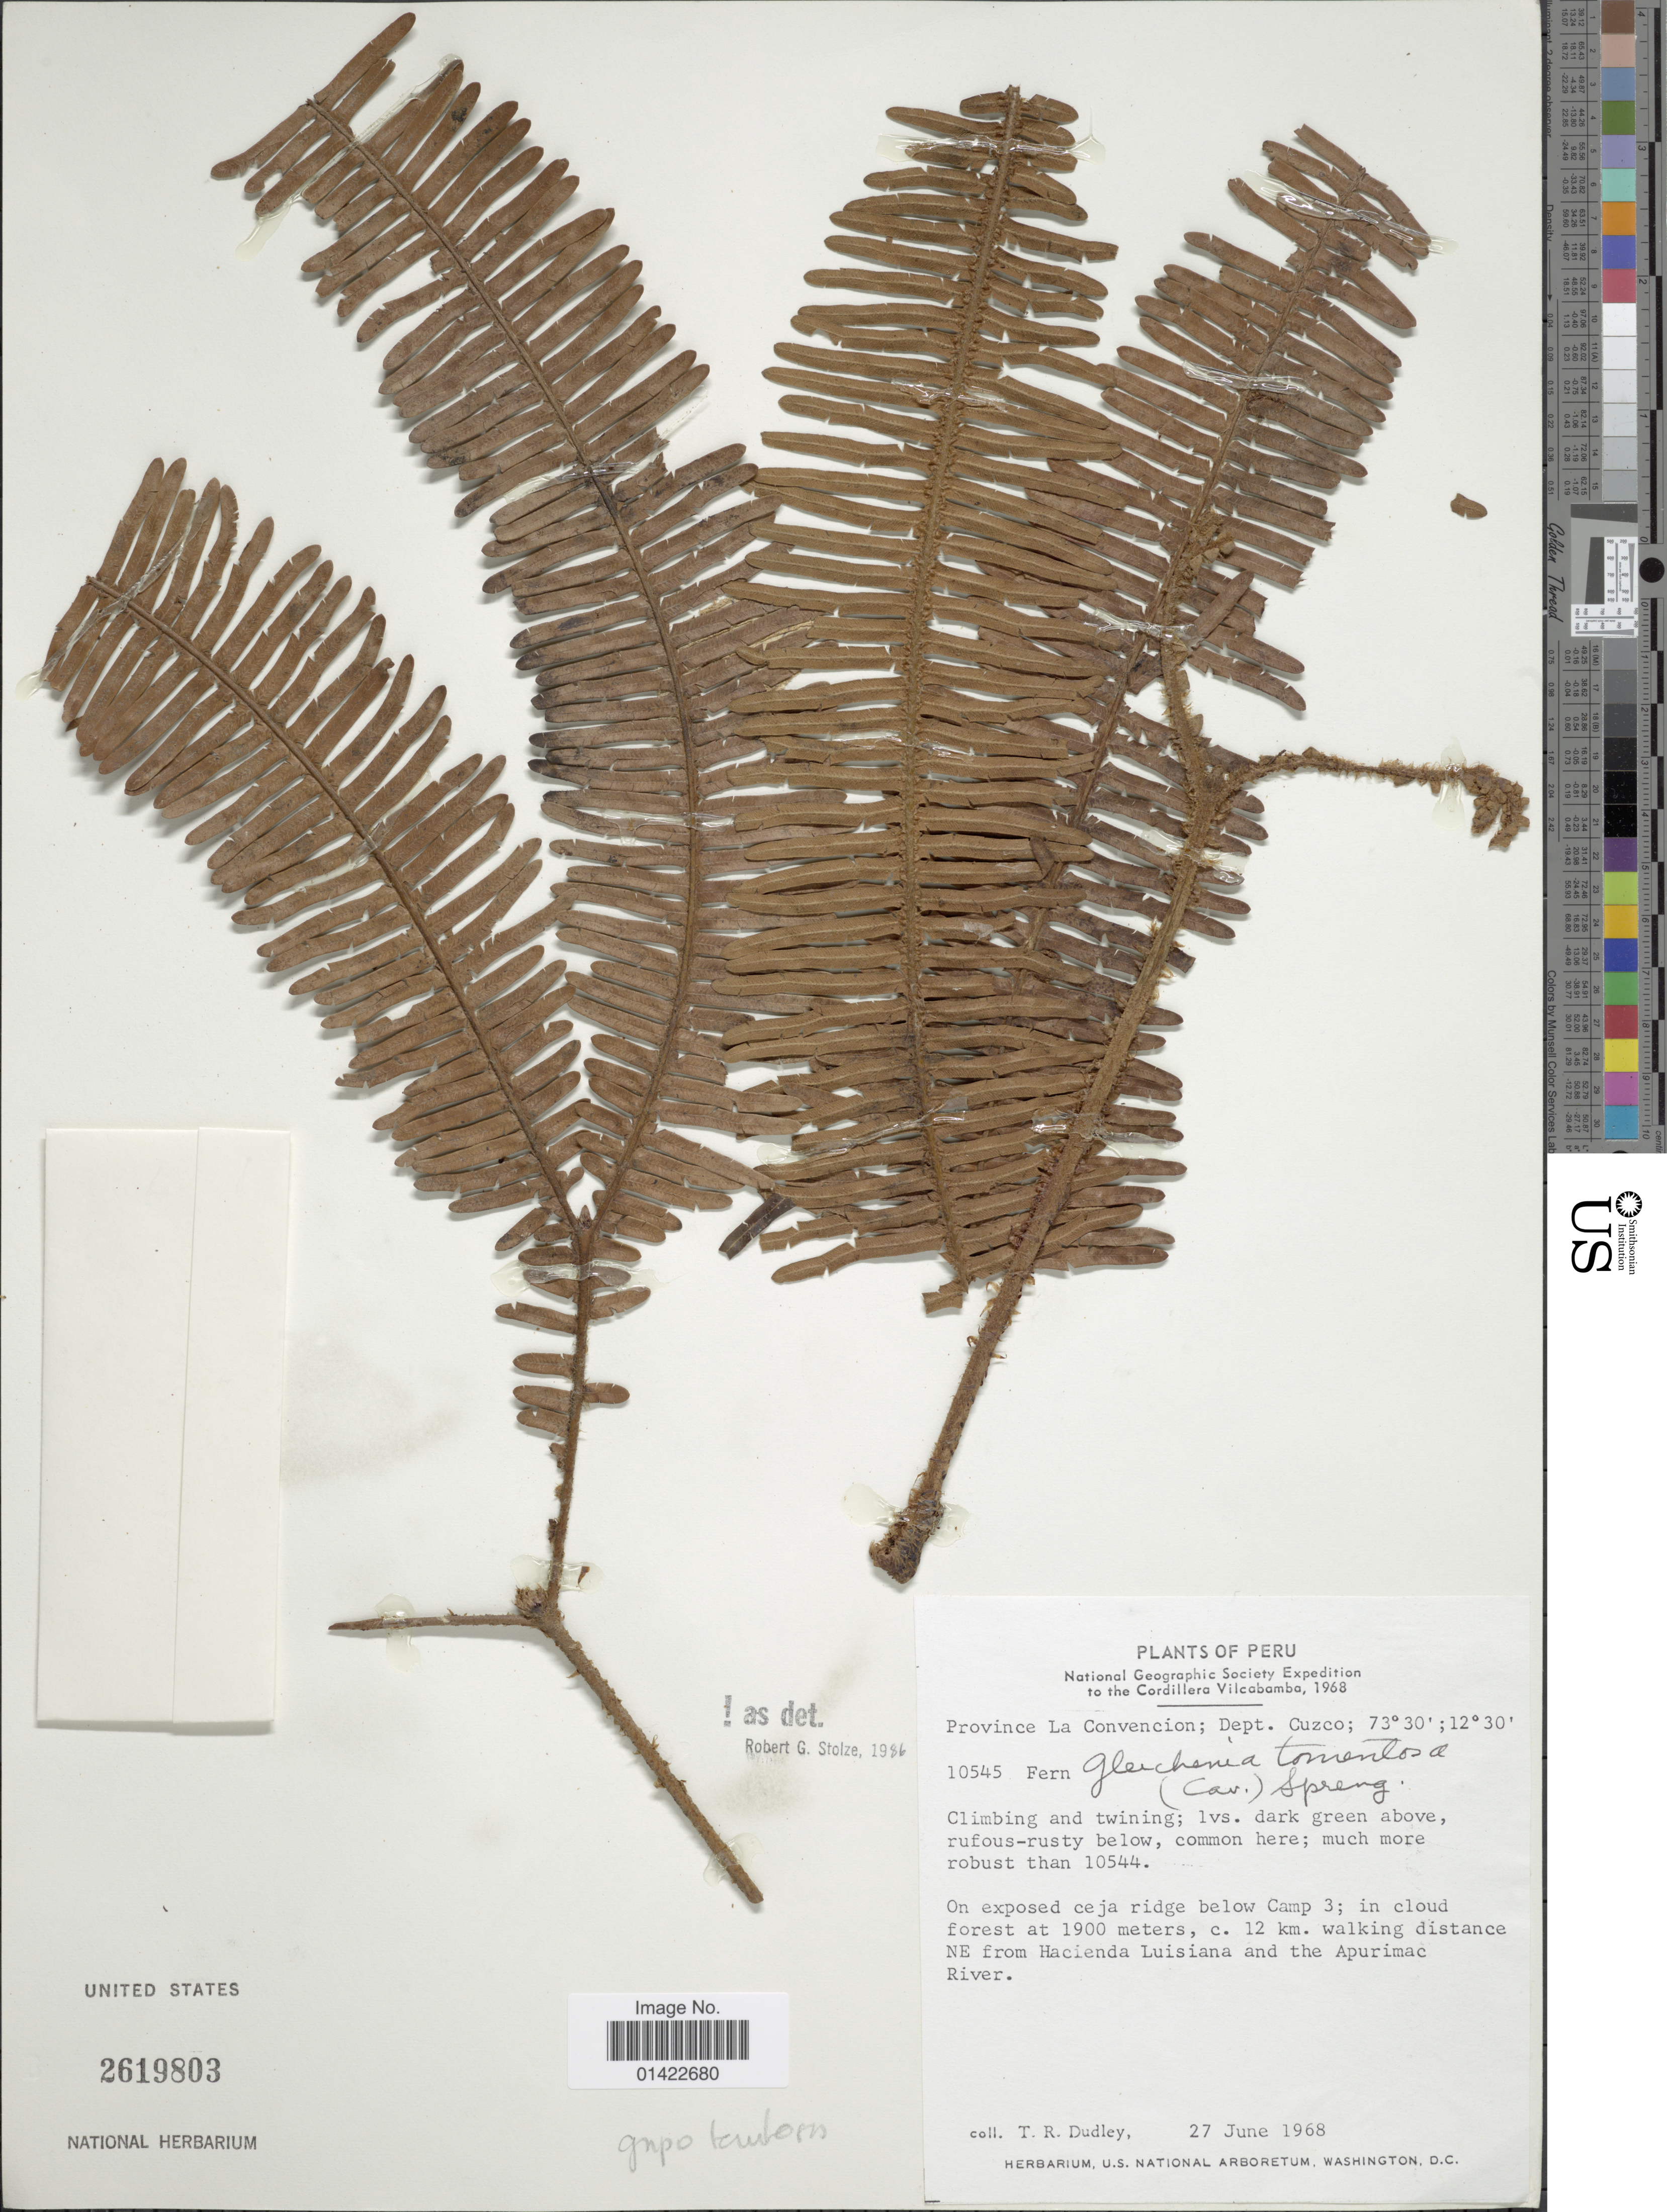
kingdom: Plantae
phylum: Tracheophyta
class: Polypodiopsida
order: Gleicheniales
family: Gleicheniaceae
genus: Sticherus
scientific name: Sticherus tomentosus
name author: (Cav. ex Sw.) A.R. Sm.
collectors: T. R. Dudley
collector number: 10545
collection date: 1968-06-27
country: Peru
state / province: Cusco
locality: Province La Convención. On exposed ceja ridge below Camp 3; in cloud forest at 1900 meters, c. 12 km. walking distance NE from Hacienda Luisiana and the Apurimac River.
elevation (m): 1900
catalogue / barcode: US 2619803